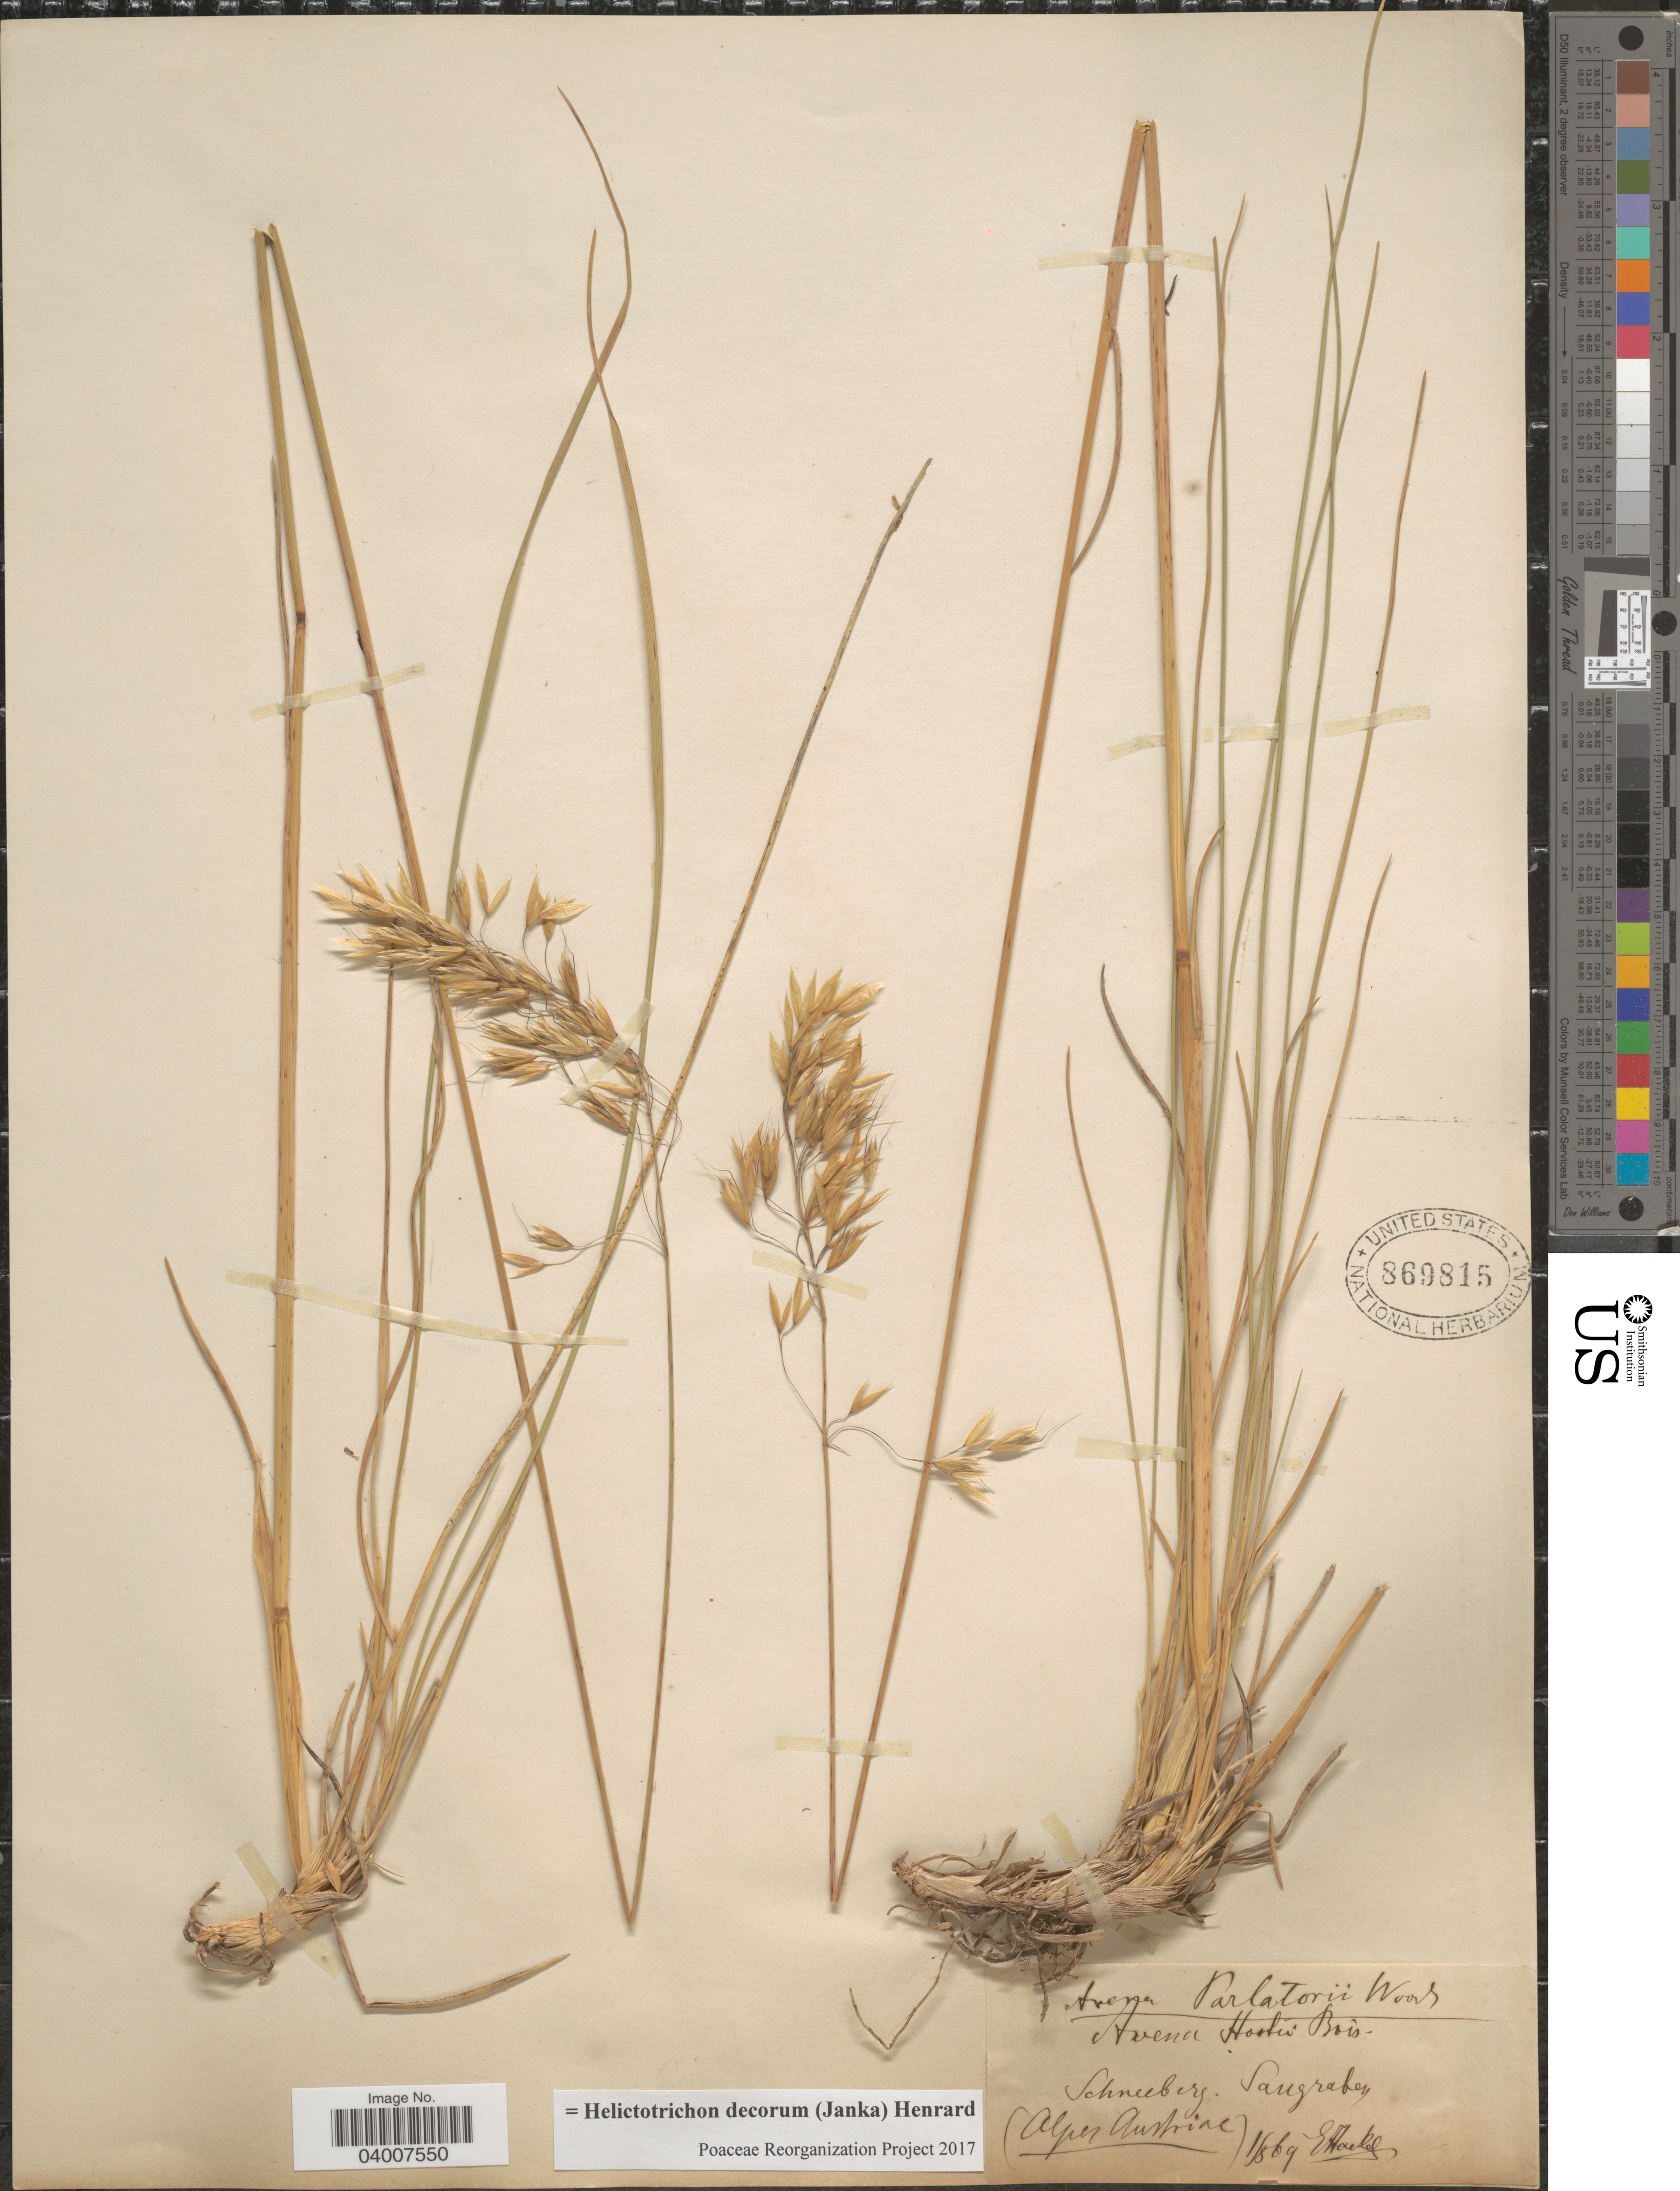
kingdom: Plantae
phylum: Tracheophyta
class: Liliopsida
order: Poales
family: Poaceae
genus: Helictotrichon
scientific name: Helictotrichon parlatorei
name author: (J. Woods) Pilg.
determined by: Hackel, E.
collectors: E. Hackel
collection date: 1869-08-01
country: Austria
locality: Schneeberg, Sangrabey. (Alpes Austriae).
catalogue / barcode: US 869815